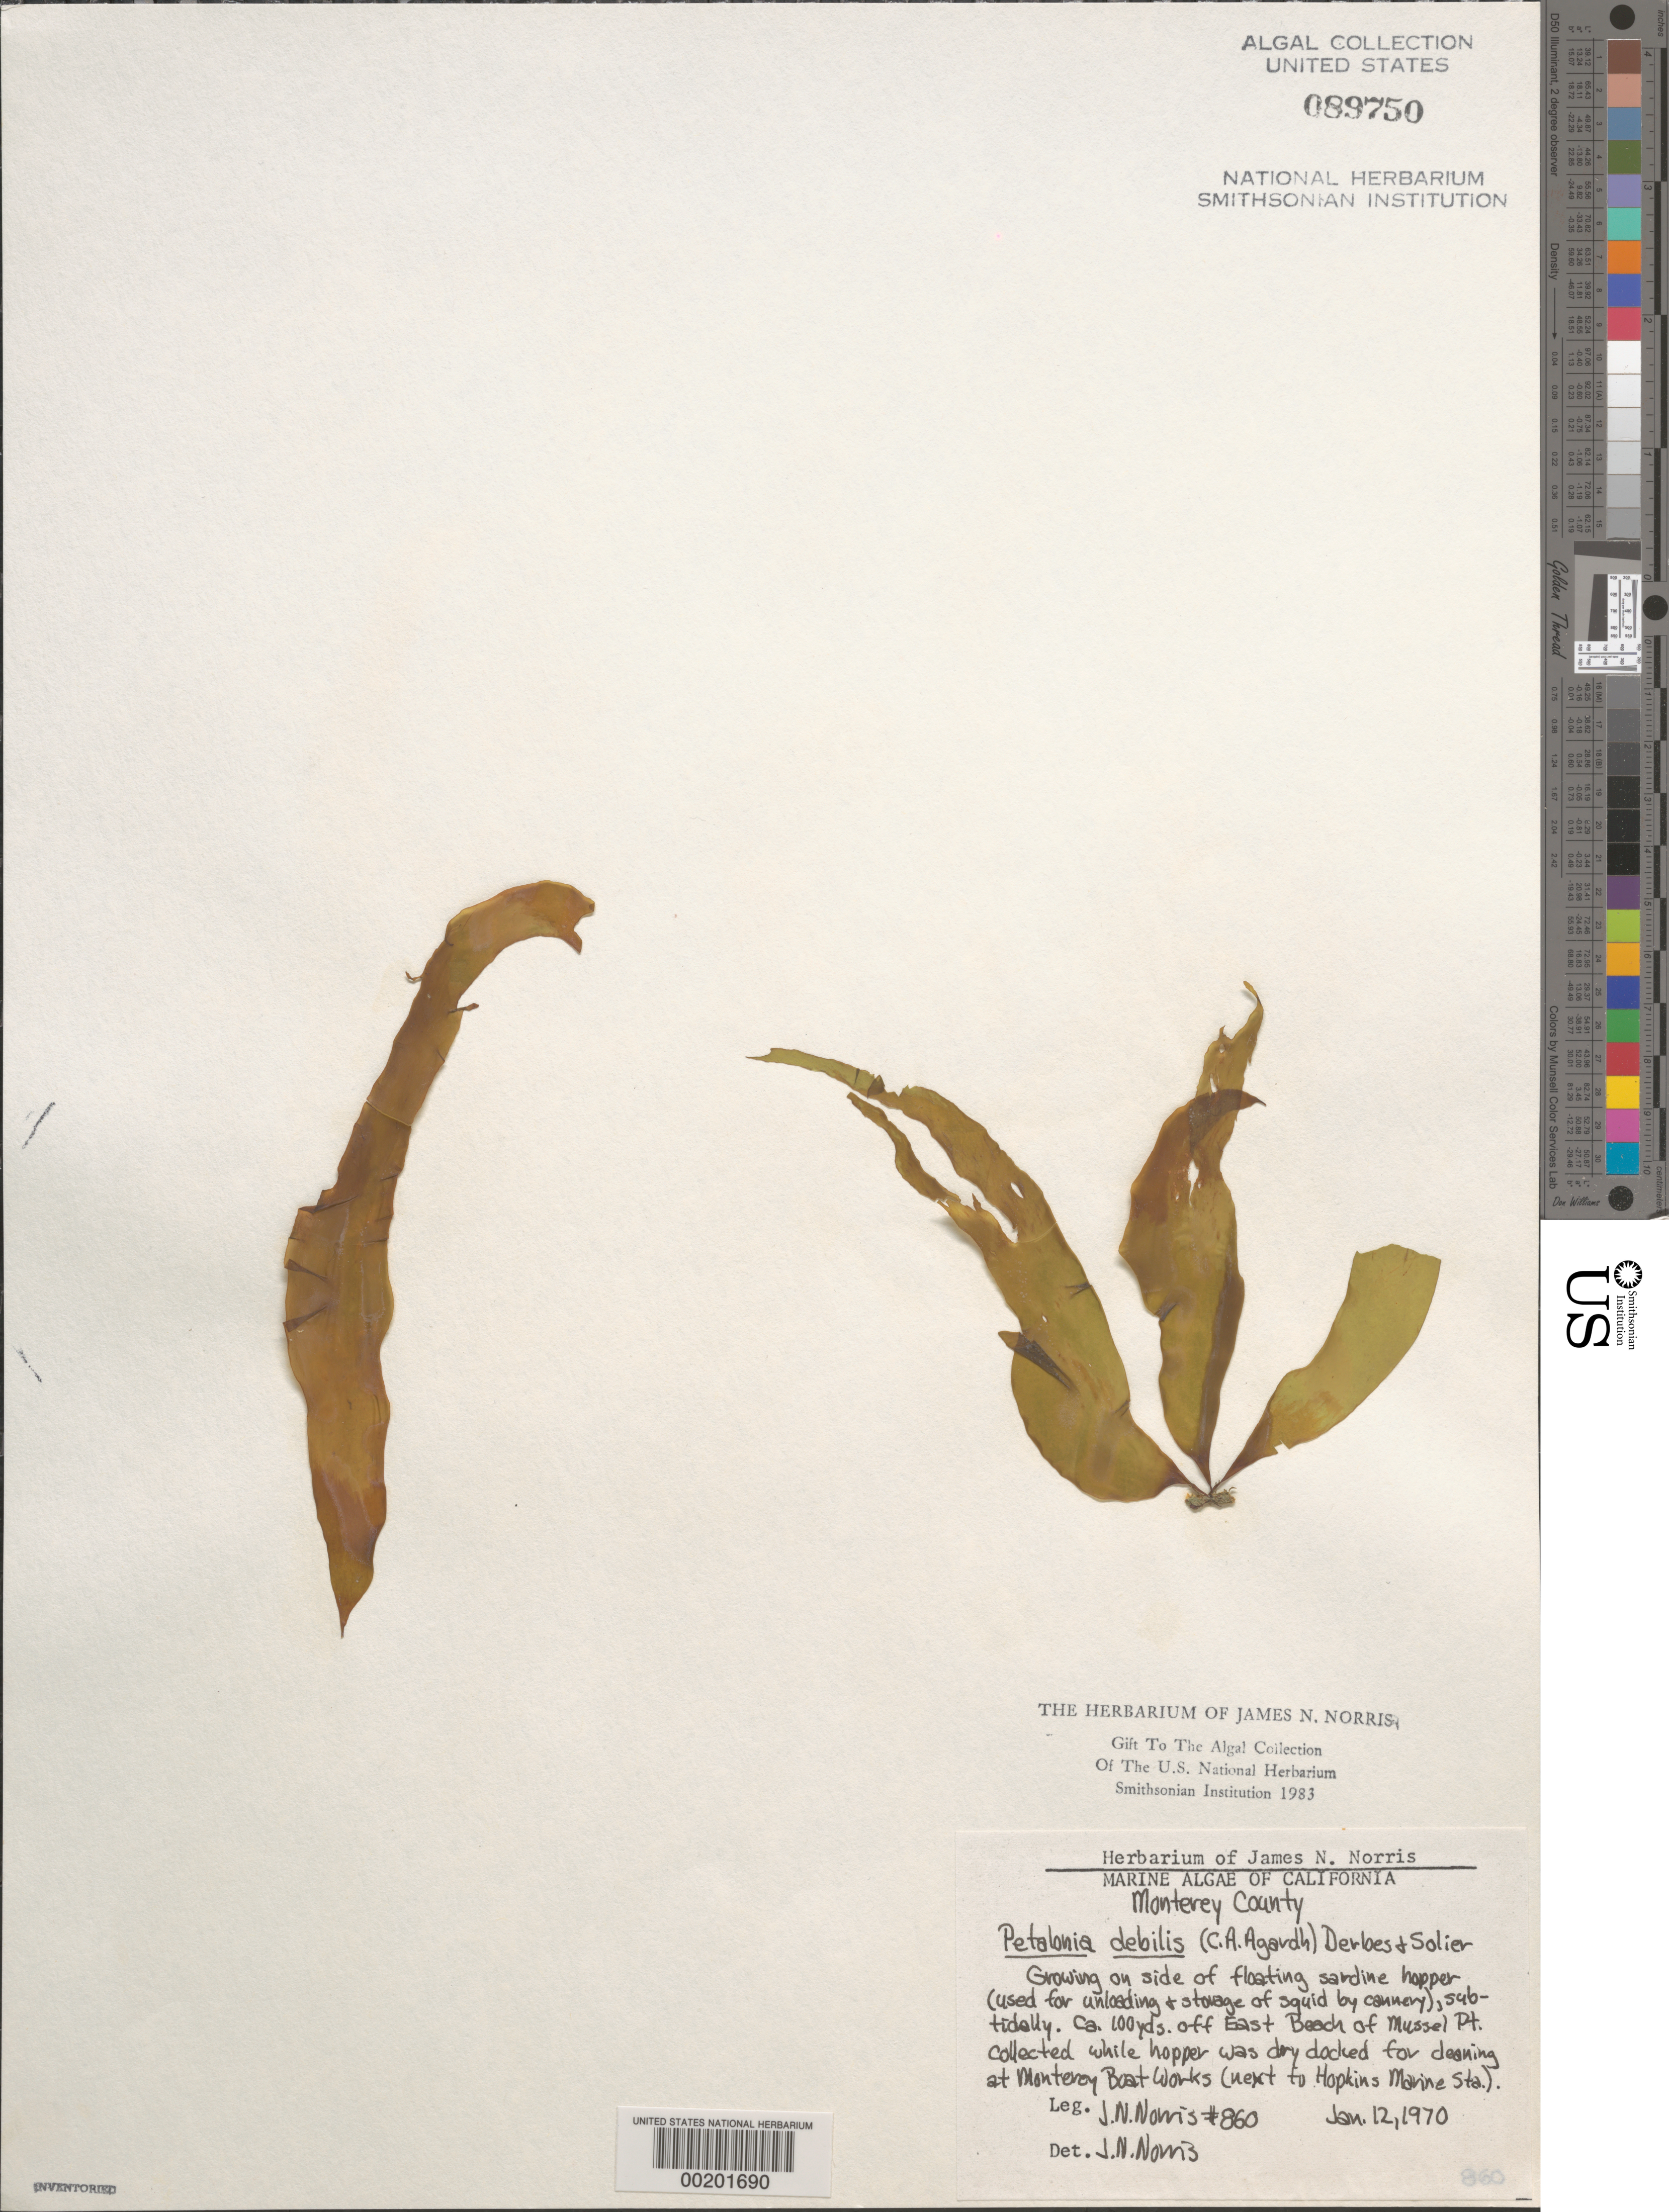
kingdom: Chromista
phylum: Ochrophyta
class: Phaeophyceae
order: Scytosiphonales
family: Scytosiphonaceae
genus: Petalonia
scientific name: Petalonia fascia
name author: (O.F. Müller) Kuntze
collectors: J. N. Norris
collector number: JN-860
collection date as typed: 12 Jan 1970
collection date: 1970-01-12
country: United States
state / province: California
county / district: Monterey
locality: Off east beach, Mussel Point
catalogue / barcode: US 89750